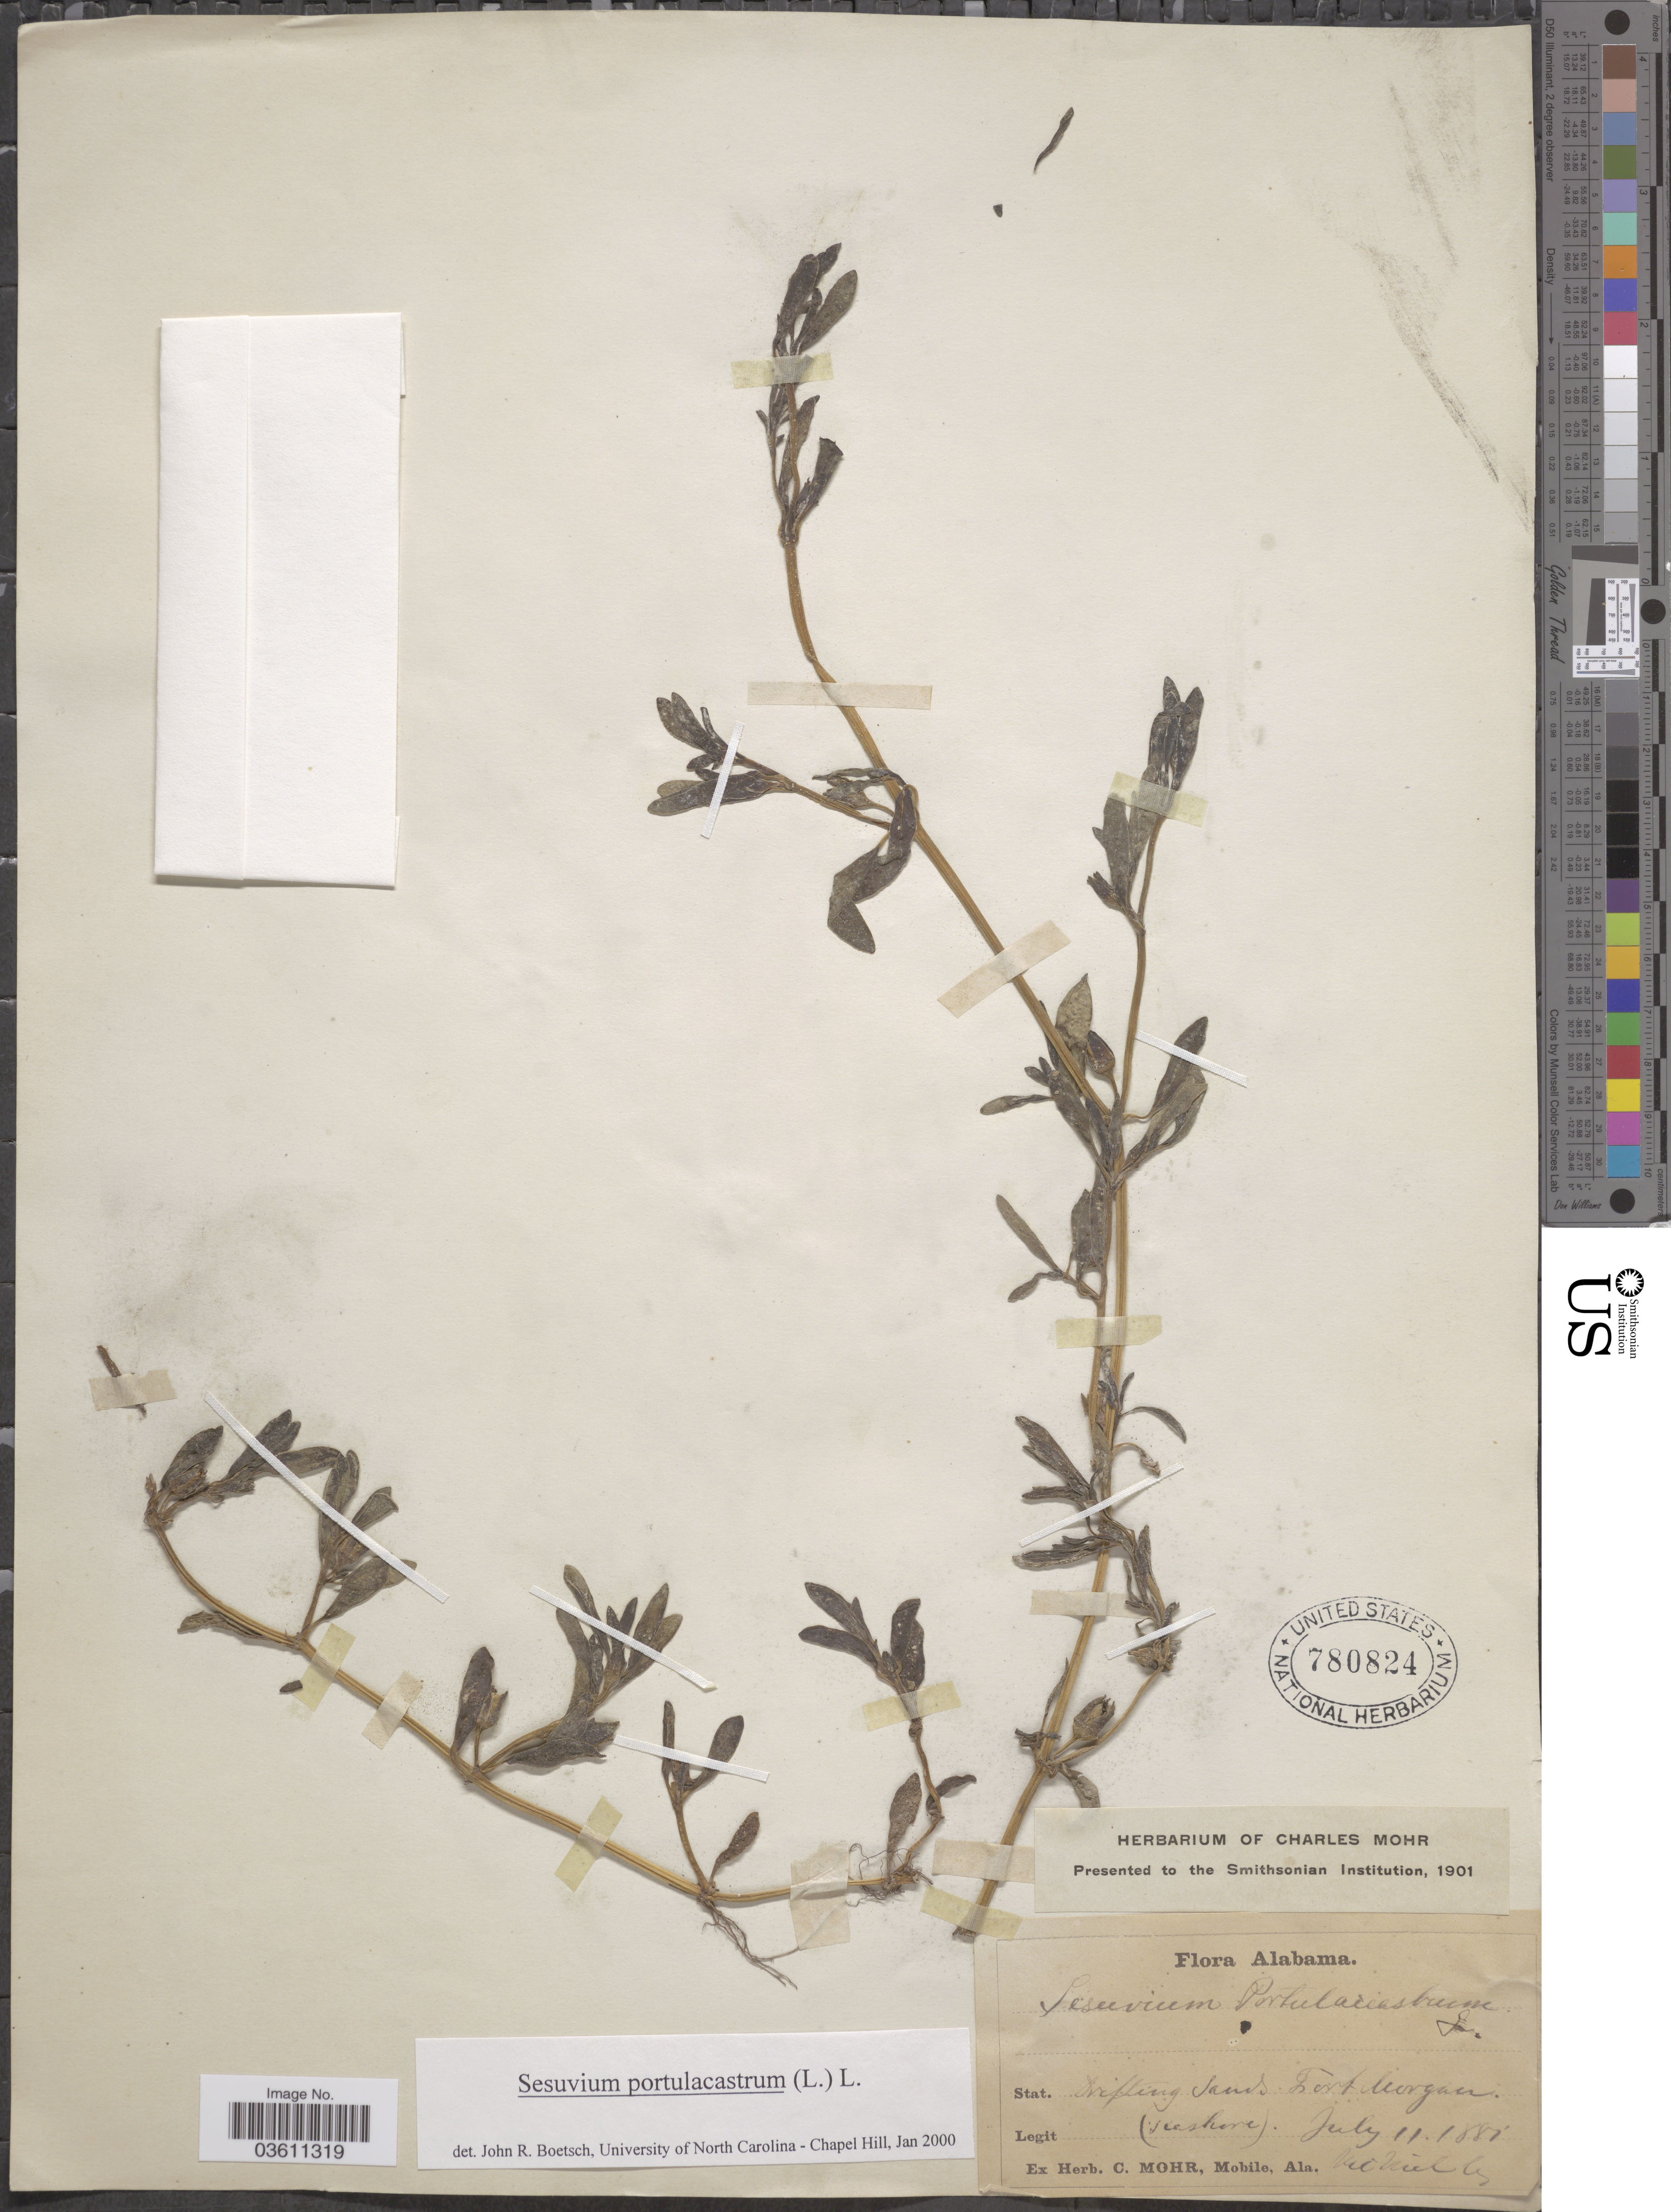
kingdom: Plantae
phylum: Tracheophyta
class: Magnoliopsida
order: Caryophyllales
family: Aizoaceae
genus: Sesuvium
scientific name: Sesuvium portulacastrum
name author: (L.) L.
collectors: ex herb. Charles Mohr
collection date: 1881-07-11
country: United States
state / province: Alabama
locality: Fort Morgan.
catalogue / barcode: US 780824